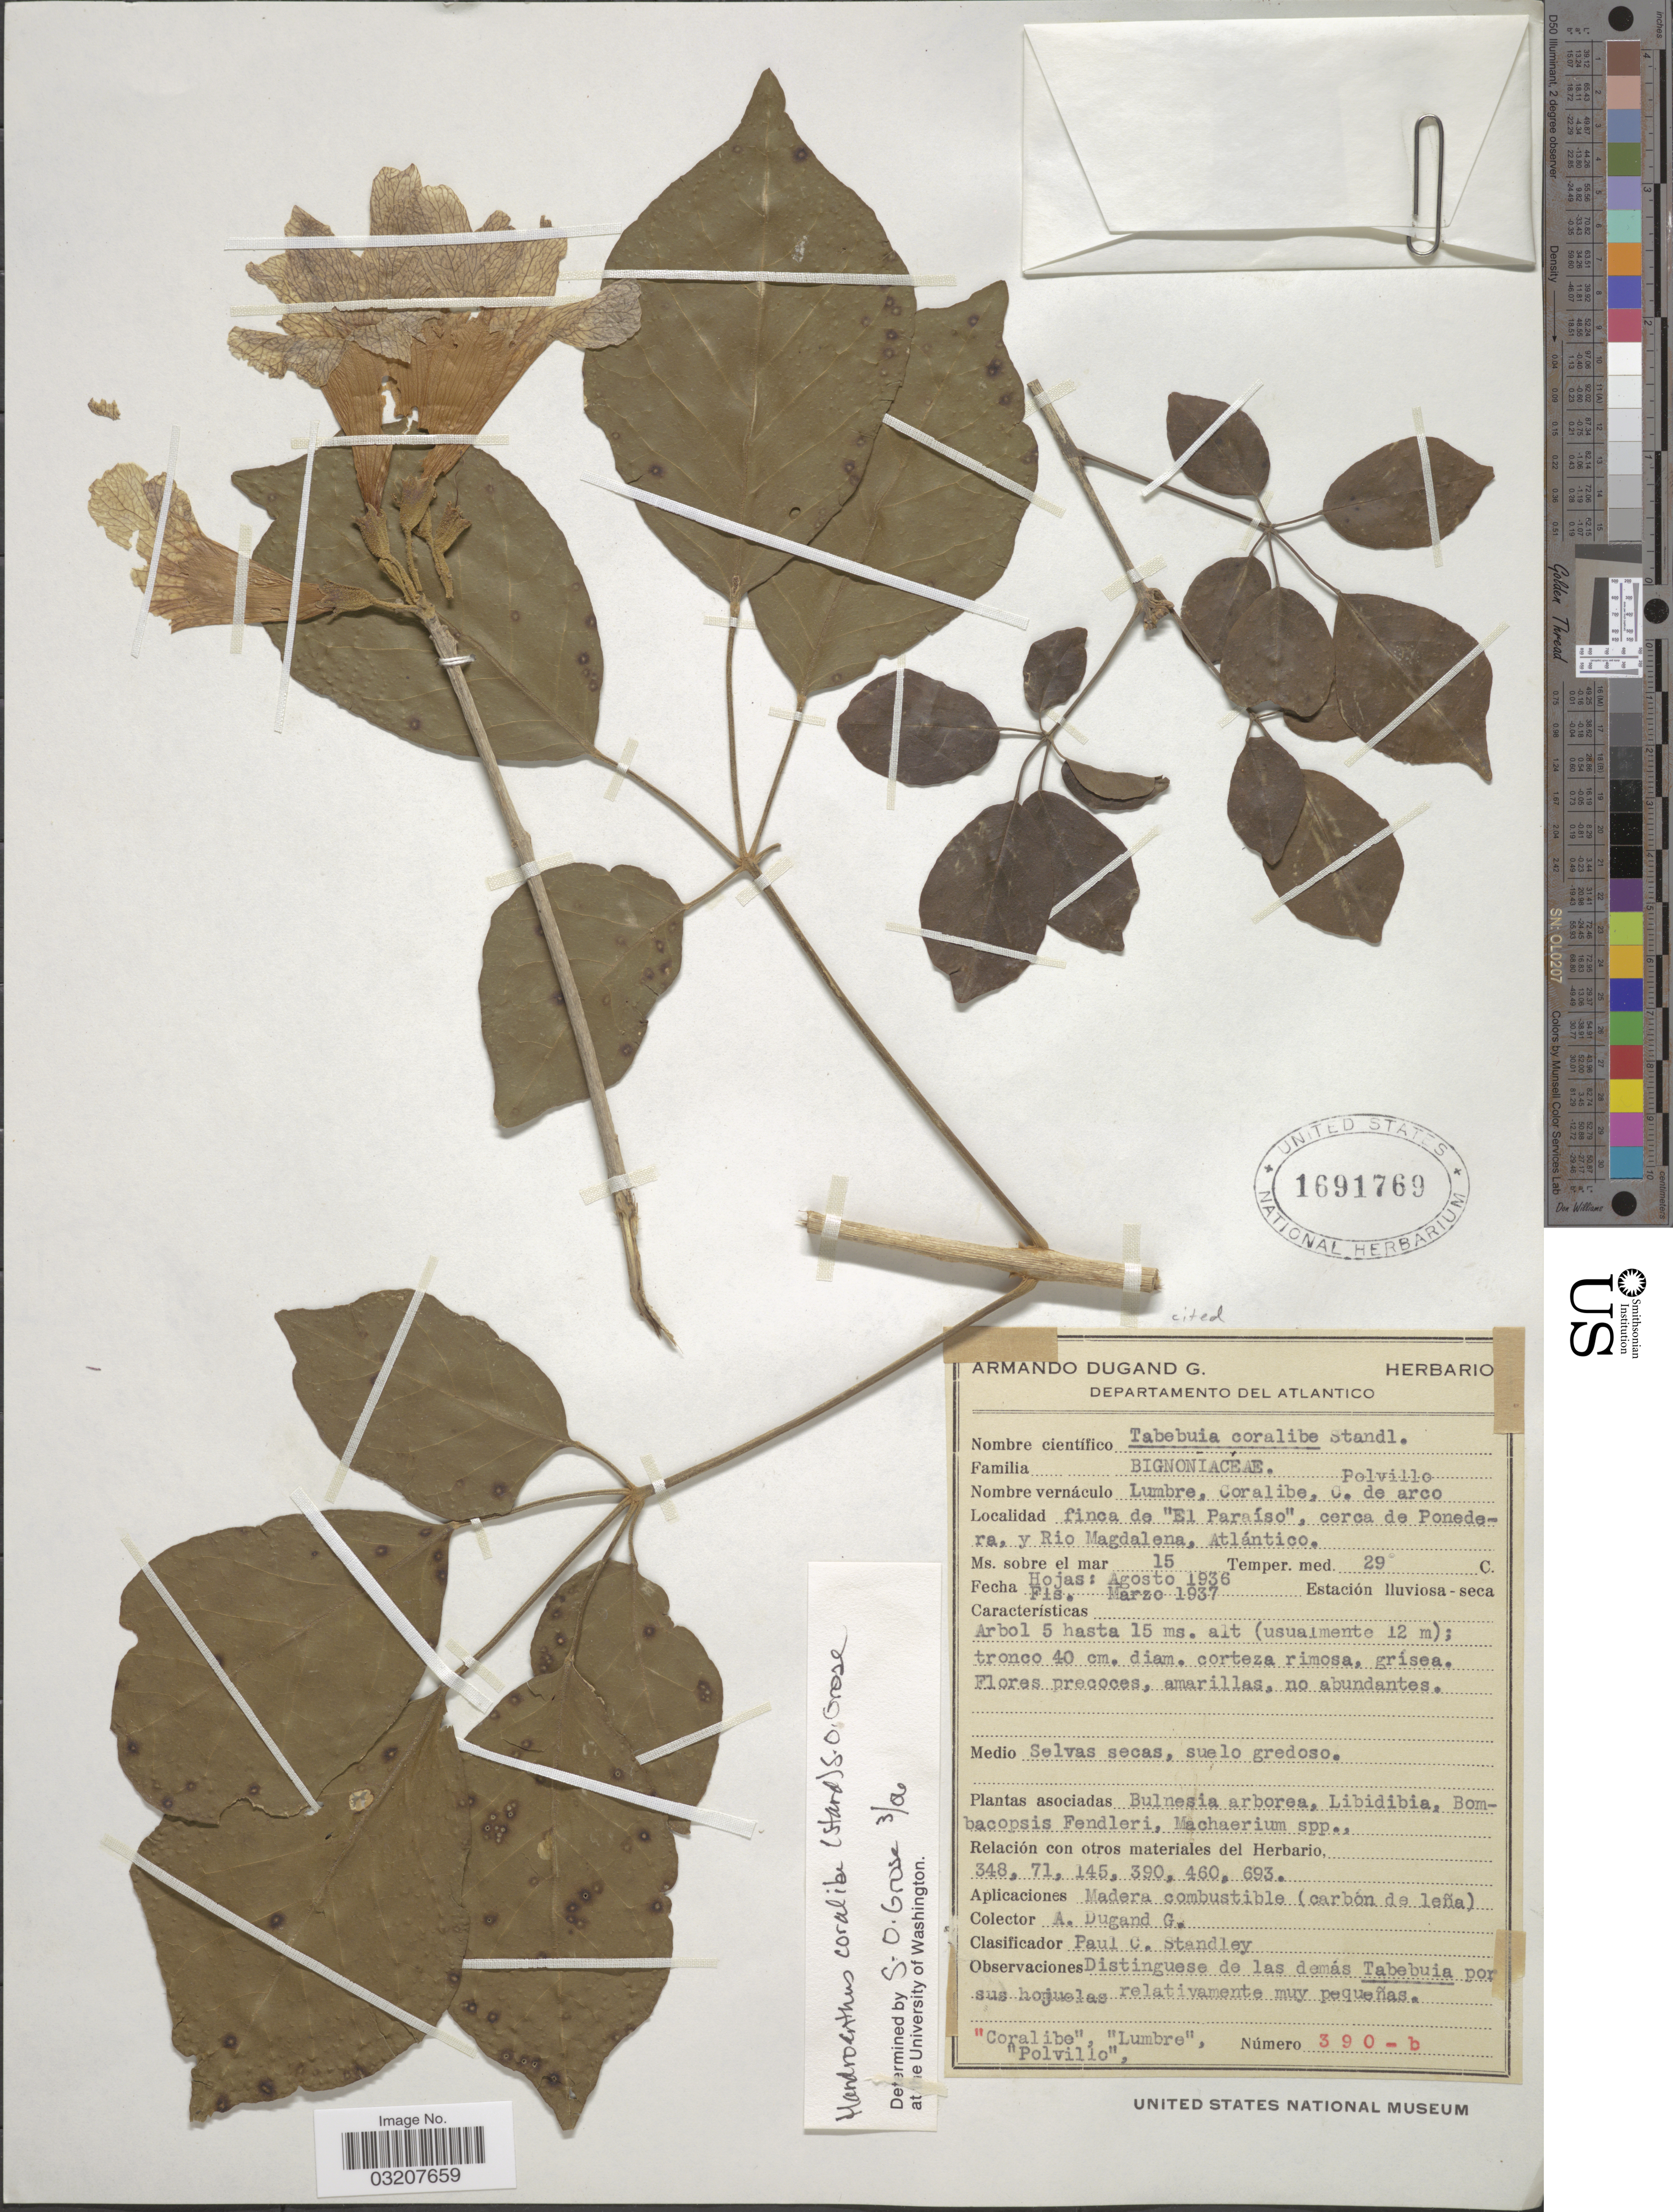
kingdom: Plantae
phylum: Tracheophyta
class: Magnoliopsida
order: Lamiales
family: Bignoniaceae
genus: Handroanthus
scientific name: Handroanthus coralibe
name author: (Standl.) S.O. Grose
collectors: A. Dugand G.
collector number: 390-b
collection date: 1936-08/1937-03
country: Colombia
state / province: Atlántico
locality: Departamento del Atlantico, finca de "El Paraíso", cerca de Ponedera, y Rio Magdalena.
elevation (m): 15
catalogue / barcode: US 1691769